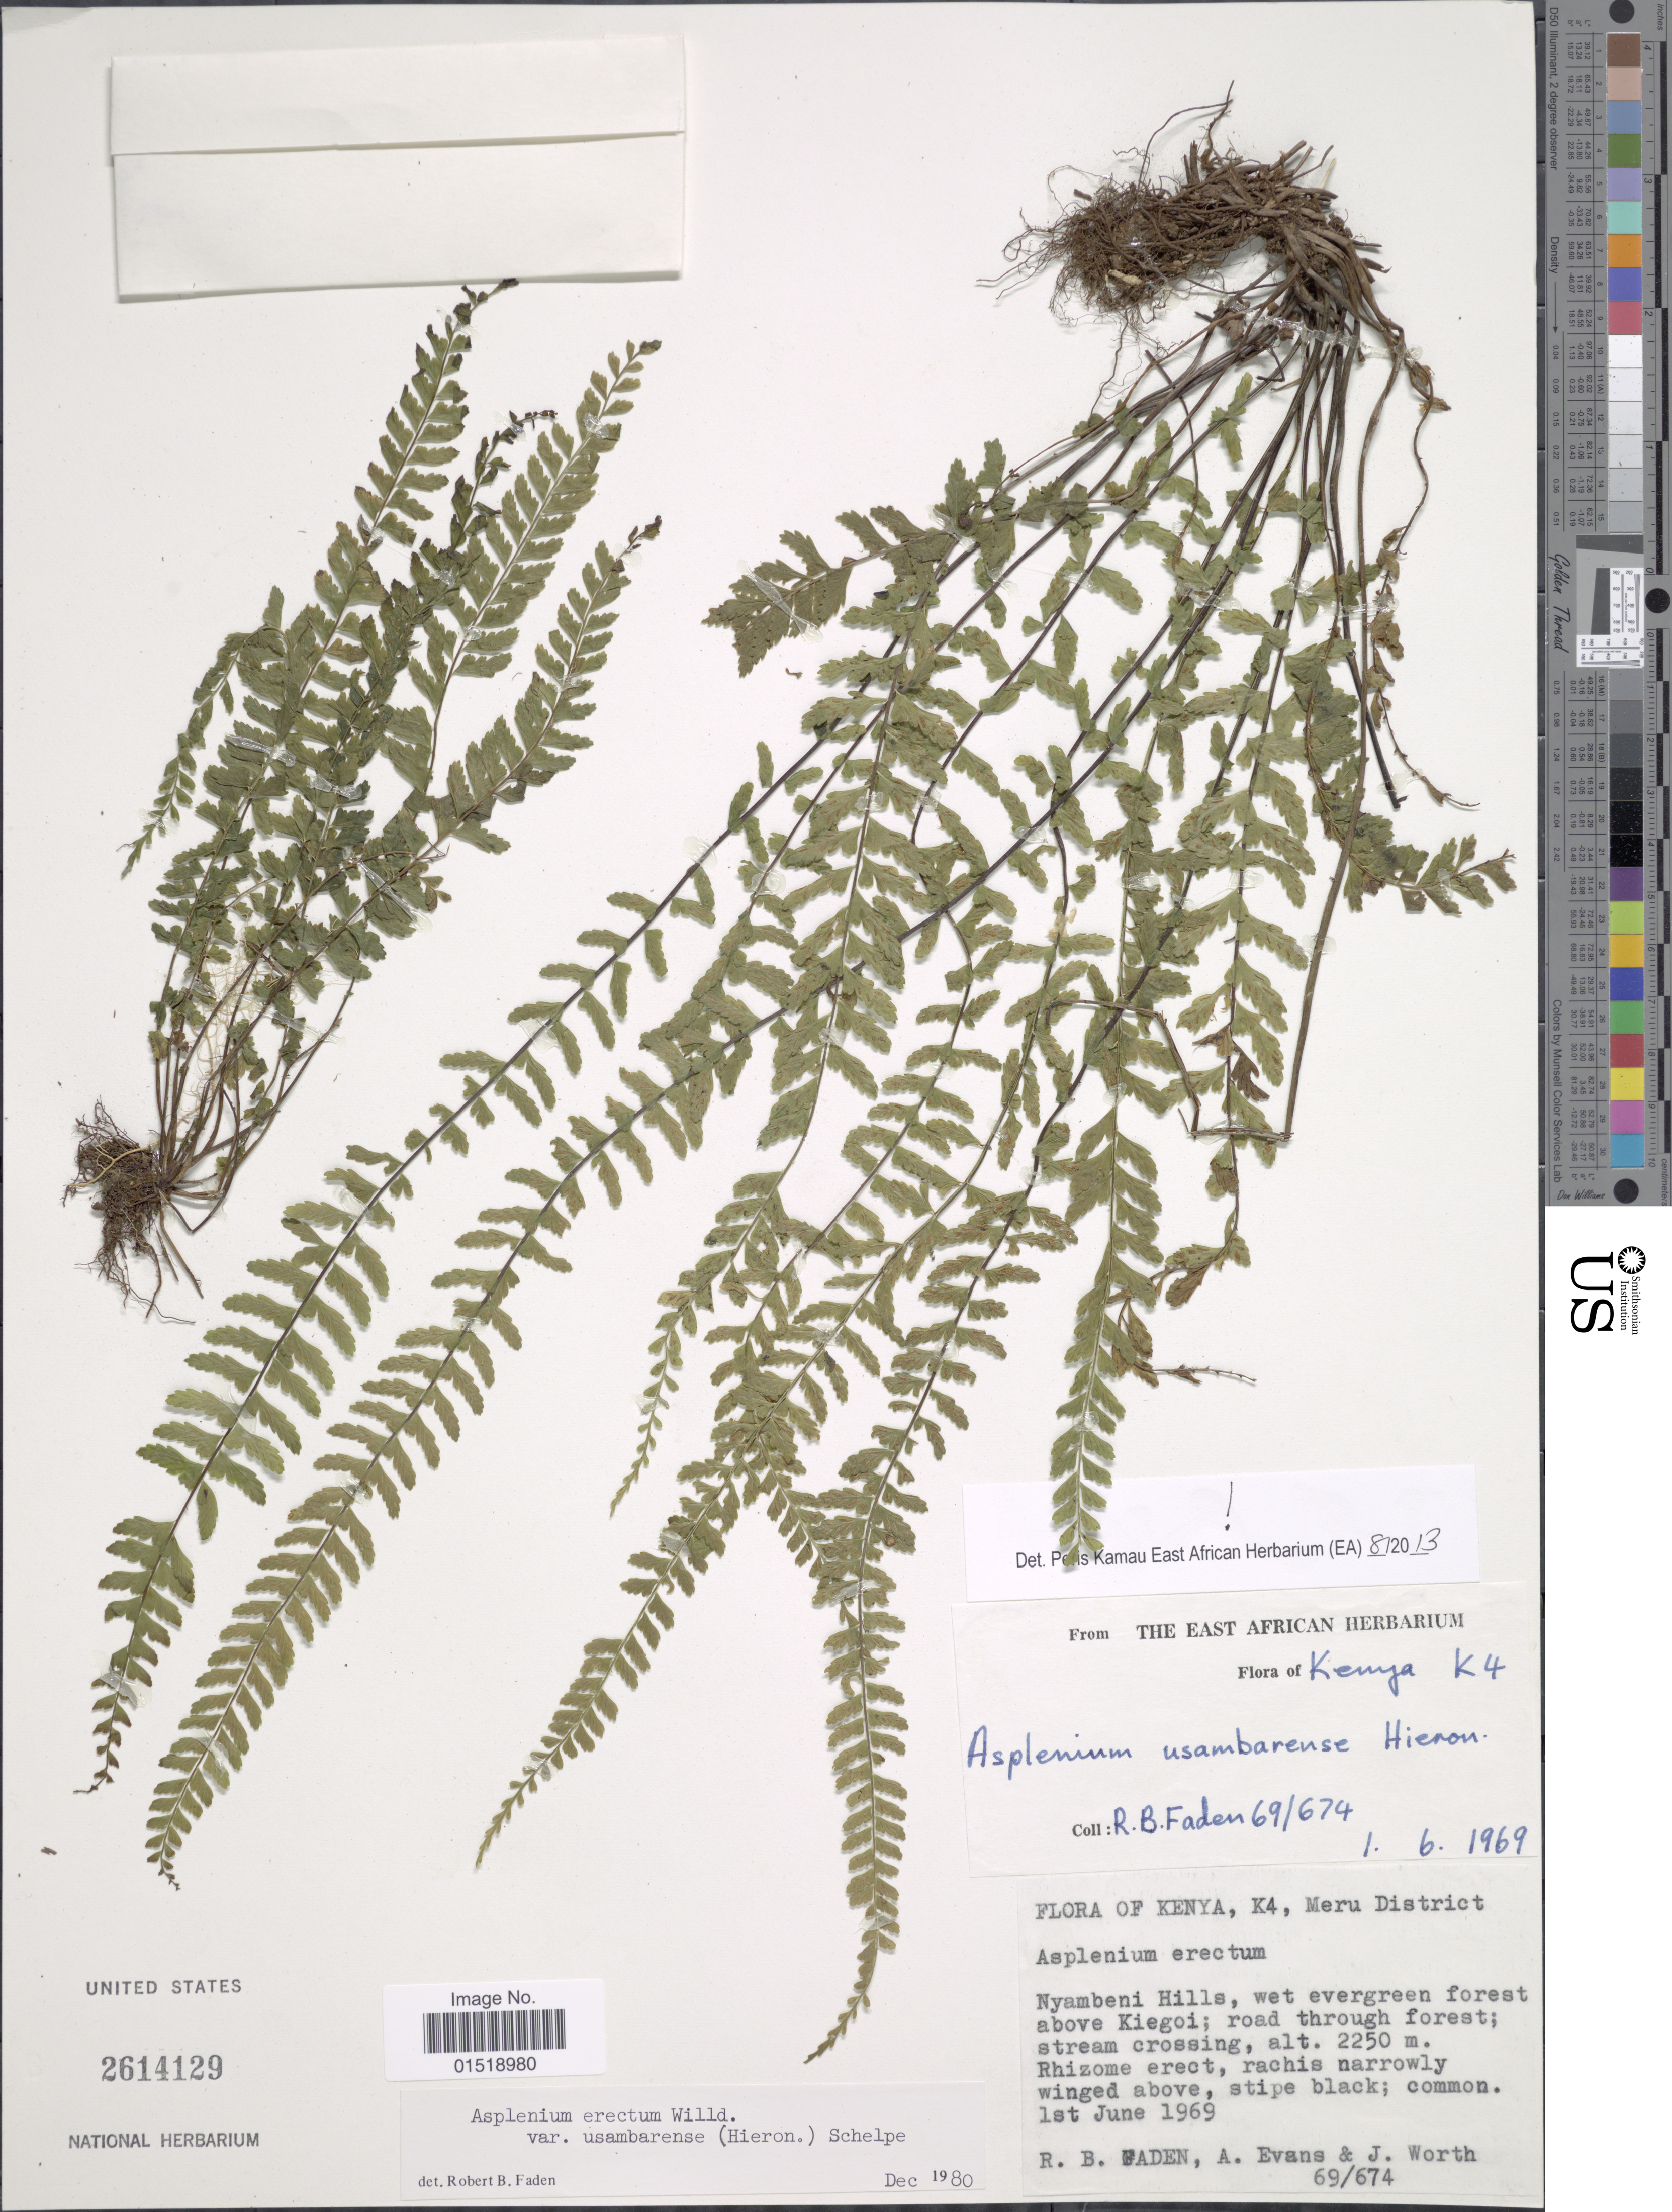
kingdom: Plantae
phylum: Tracheophyta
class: Polypodiopsida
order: Polypodiales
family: Aspleniaceae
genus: Asplenium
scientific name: Asplenium erectum var. usambarense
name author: (Hieron.) Schelpe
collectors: R. B. Faden, A. Evans & J. Worth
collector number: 69/674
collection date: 1969-06-01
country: Kenya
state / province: Meru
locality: Kenya, K4, Meru District. Nyambeni Hills, wet evergreen forest above Kiegoi; road through forest; stream crossing.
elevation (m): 2250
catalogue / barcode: US 2614129